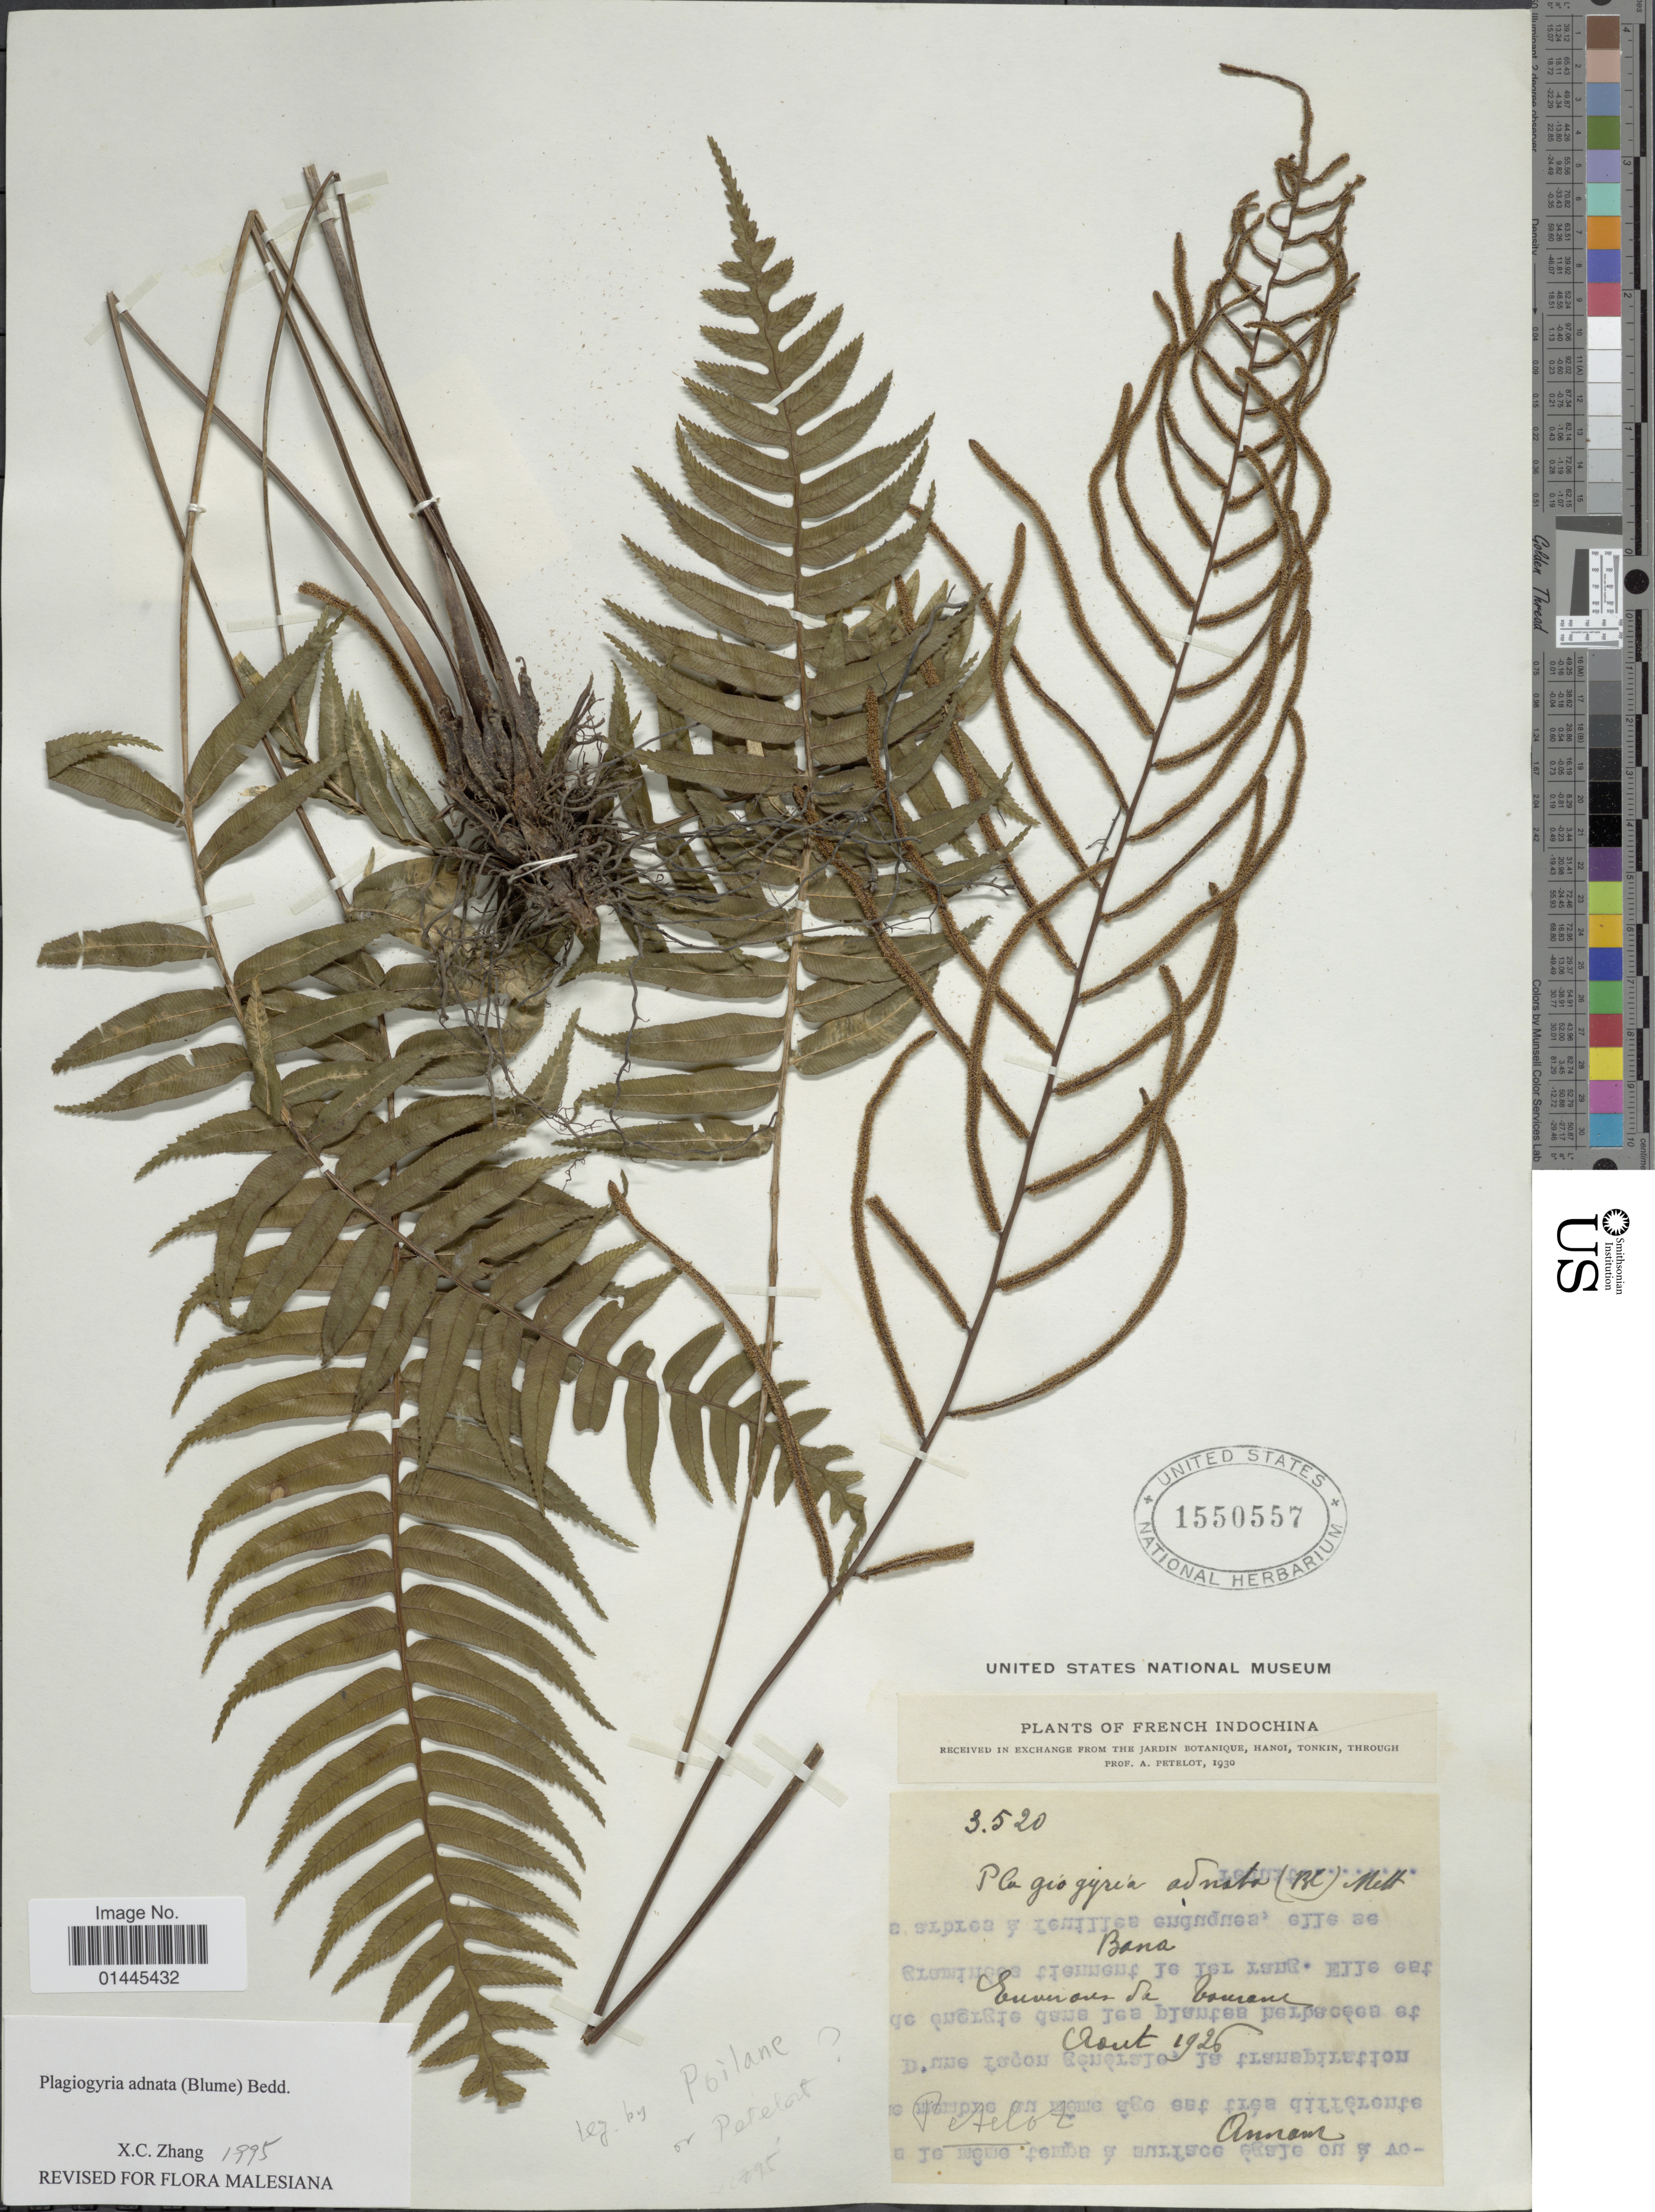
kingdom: Plantae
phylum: Tracheophyta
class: Polypodiopsida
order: Cyatheales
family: Plagiogyriaceae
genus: Plagiogyria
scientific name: Plagiogyria pycnophylla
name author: (Kunze) Mett.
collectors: A. Petelot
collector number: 3520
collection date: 1926-08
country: Vietnam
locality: Annam, Environs de Caman, Bana. [interpreted]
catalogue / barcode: US 1550557